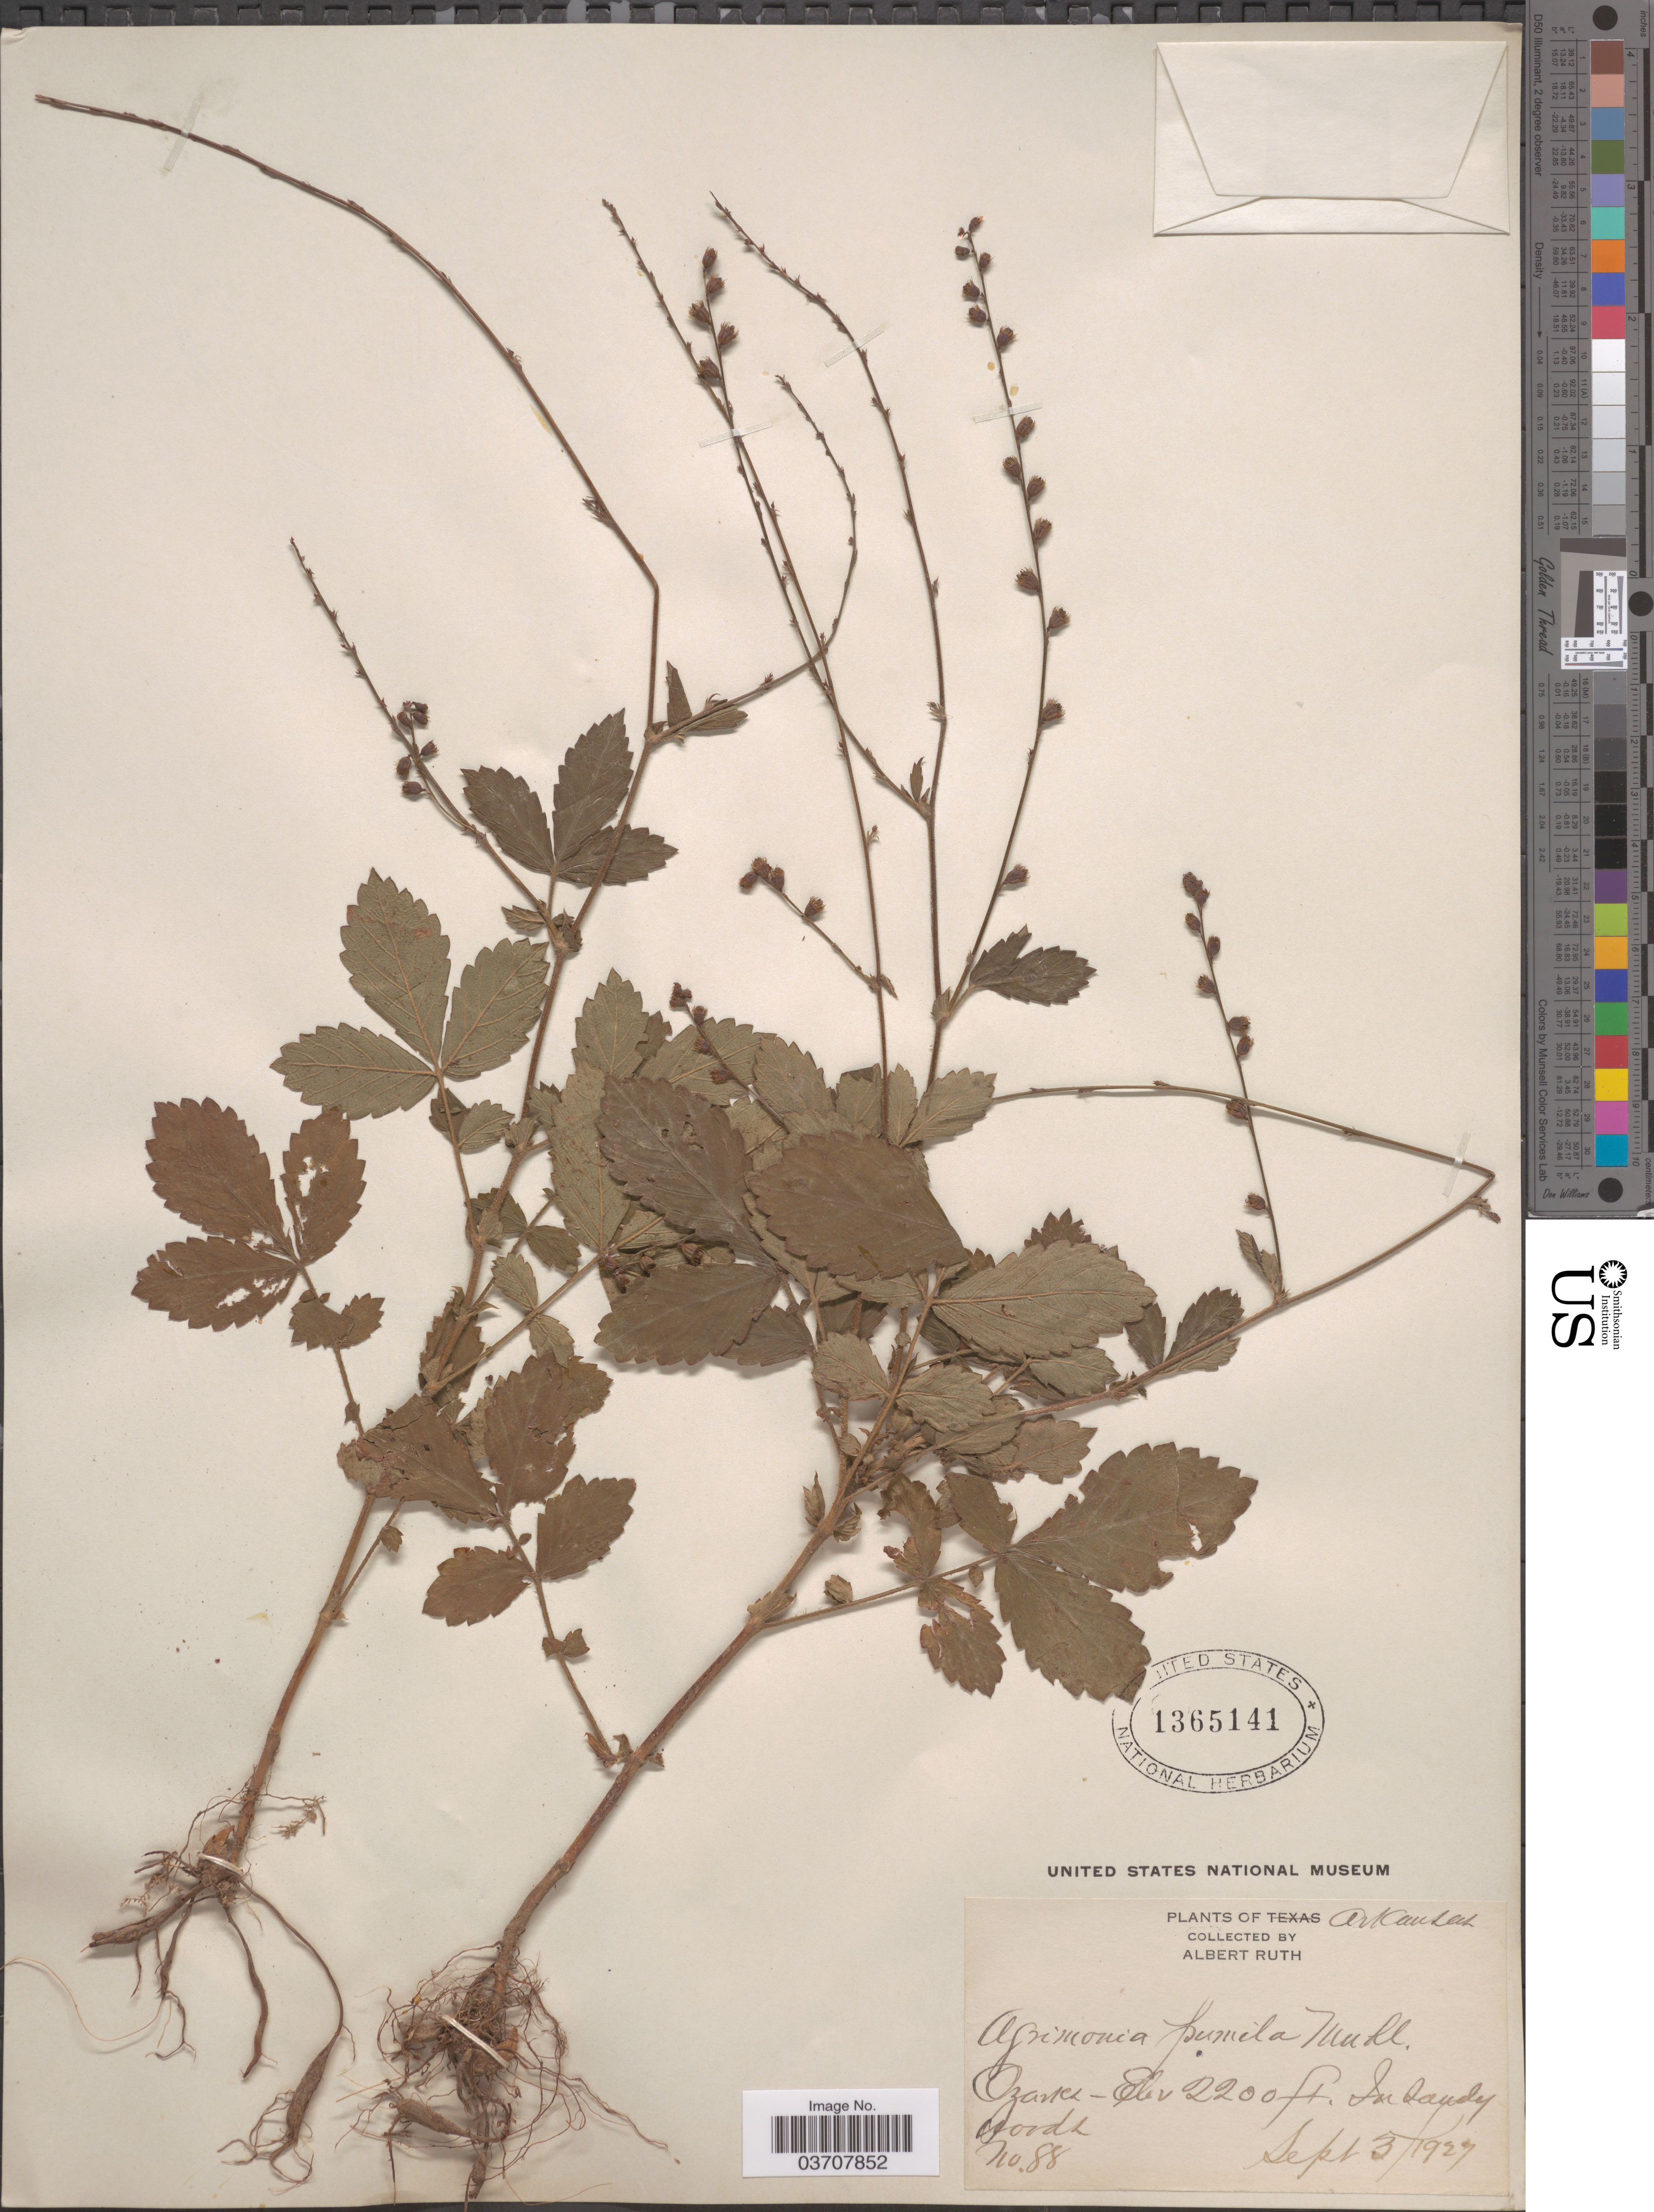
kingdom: Plantae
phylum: Tracheophyta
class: Magnoliopsida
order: Rosales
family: Rosaceae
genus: Agrimonia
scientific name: Agrimonia pubescens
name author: Wallr.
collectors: A. Ruth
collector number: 88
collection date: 1927-09-03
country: United States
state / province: Arkansas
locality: Ozark.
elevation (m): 671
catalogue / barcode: US 1365141